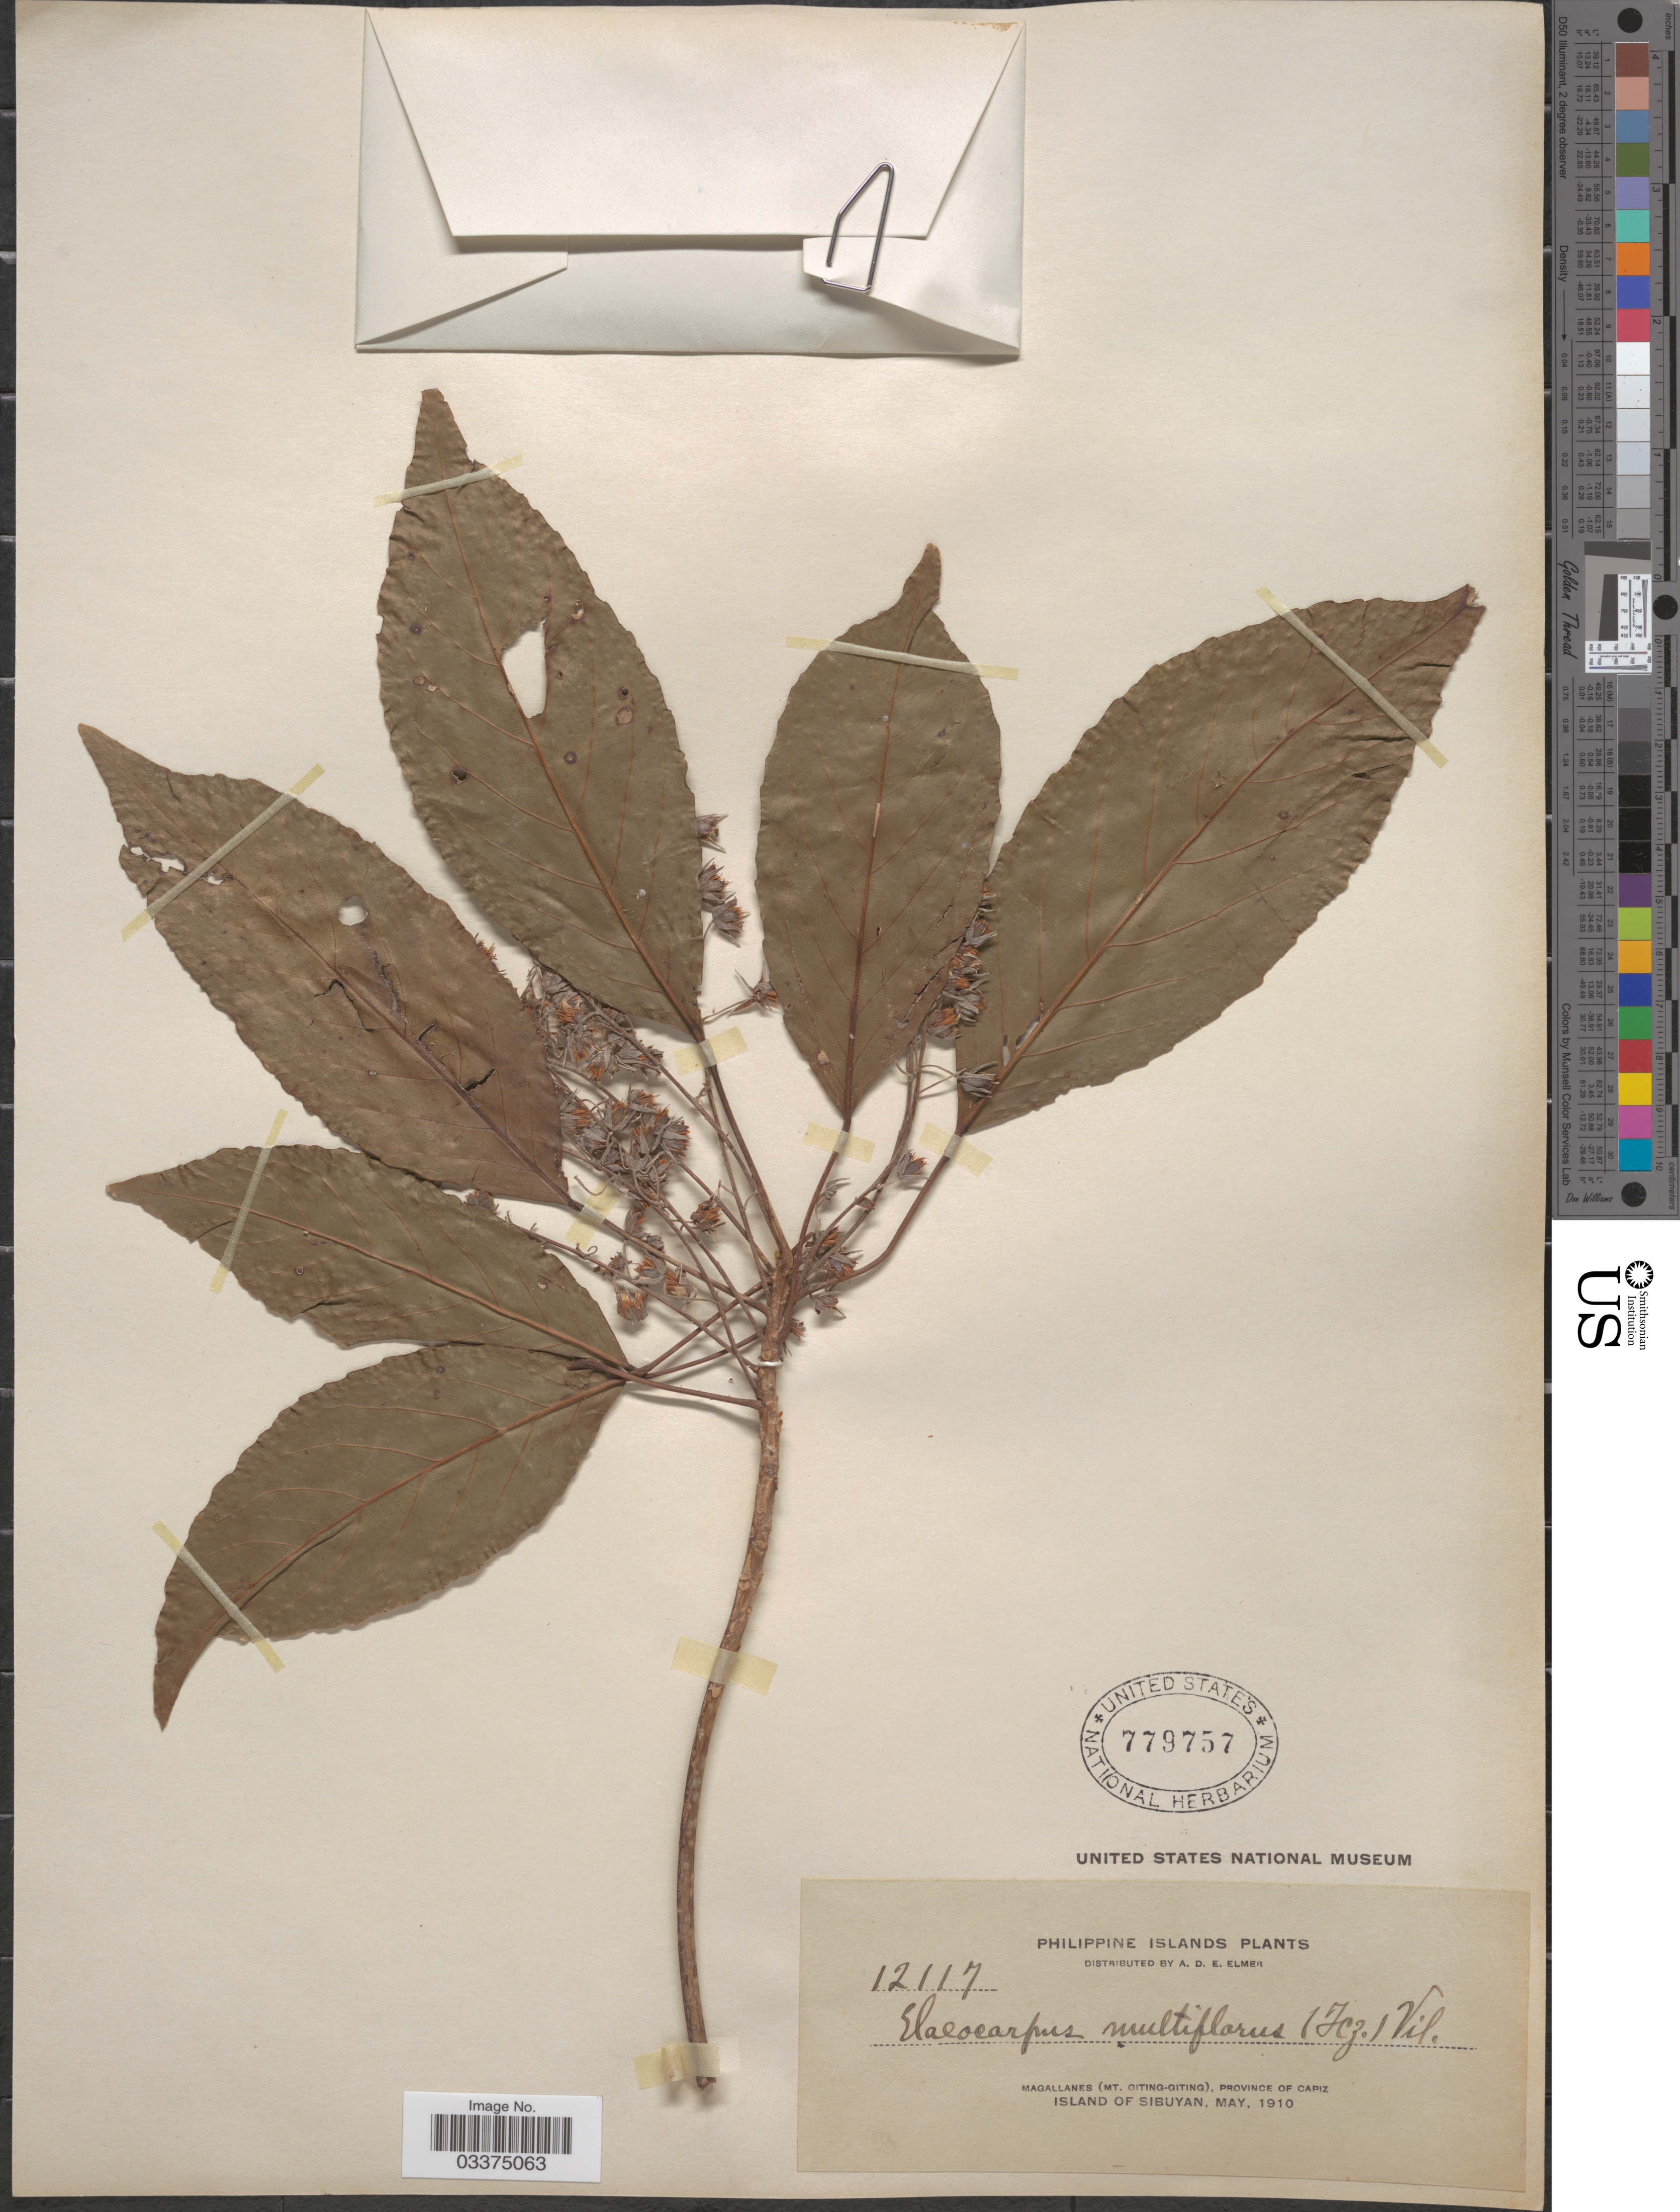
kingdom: Plantae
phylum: Tracheophyta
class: Magnoliopsida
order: Oxalidales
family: Elaeocarpaceae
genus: Elaeocarpus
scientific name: Elaeocarpus multiflorus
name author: (Turcz.) Fern.-Vill.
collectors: A. D. E. Elmer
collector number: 12117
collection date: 1910-05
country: Philippines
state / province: Western Visayas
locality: Magallanes (Mt. Giting-Giting), Province of Capiz, Island of Sibuyan.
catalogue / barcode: US 779757